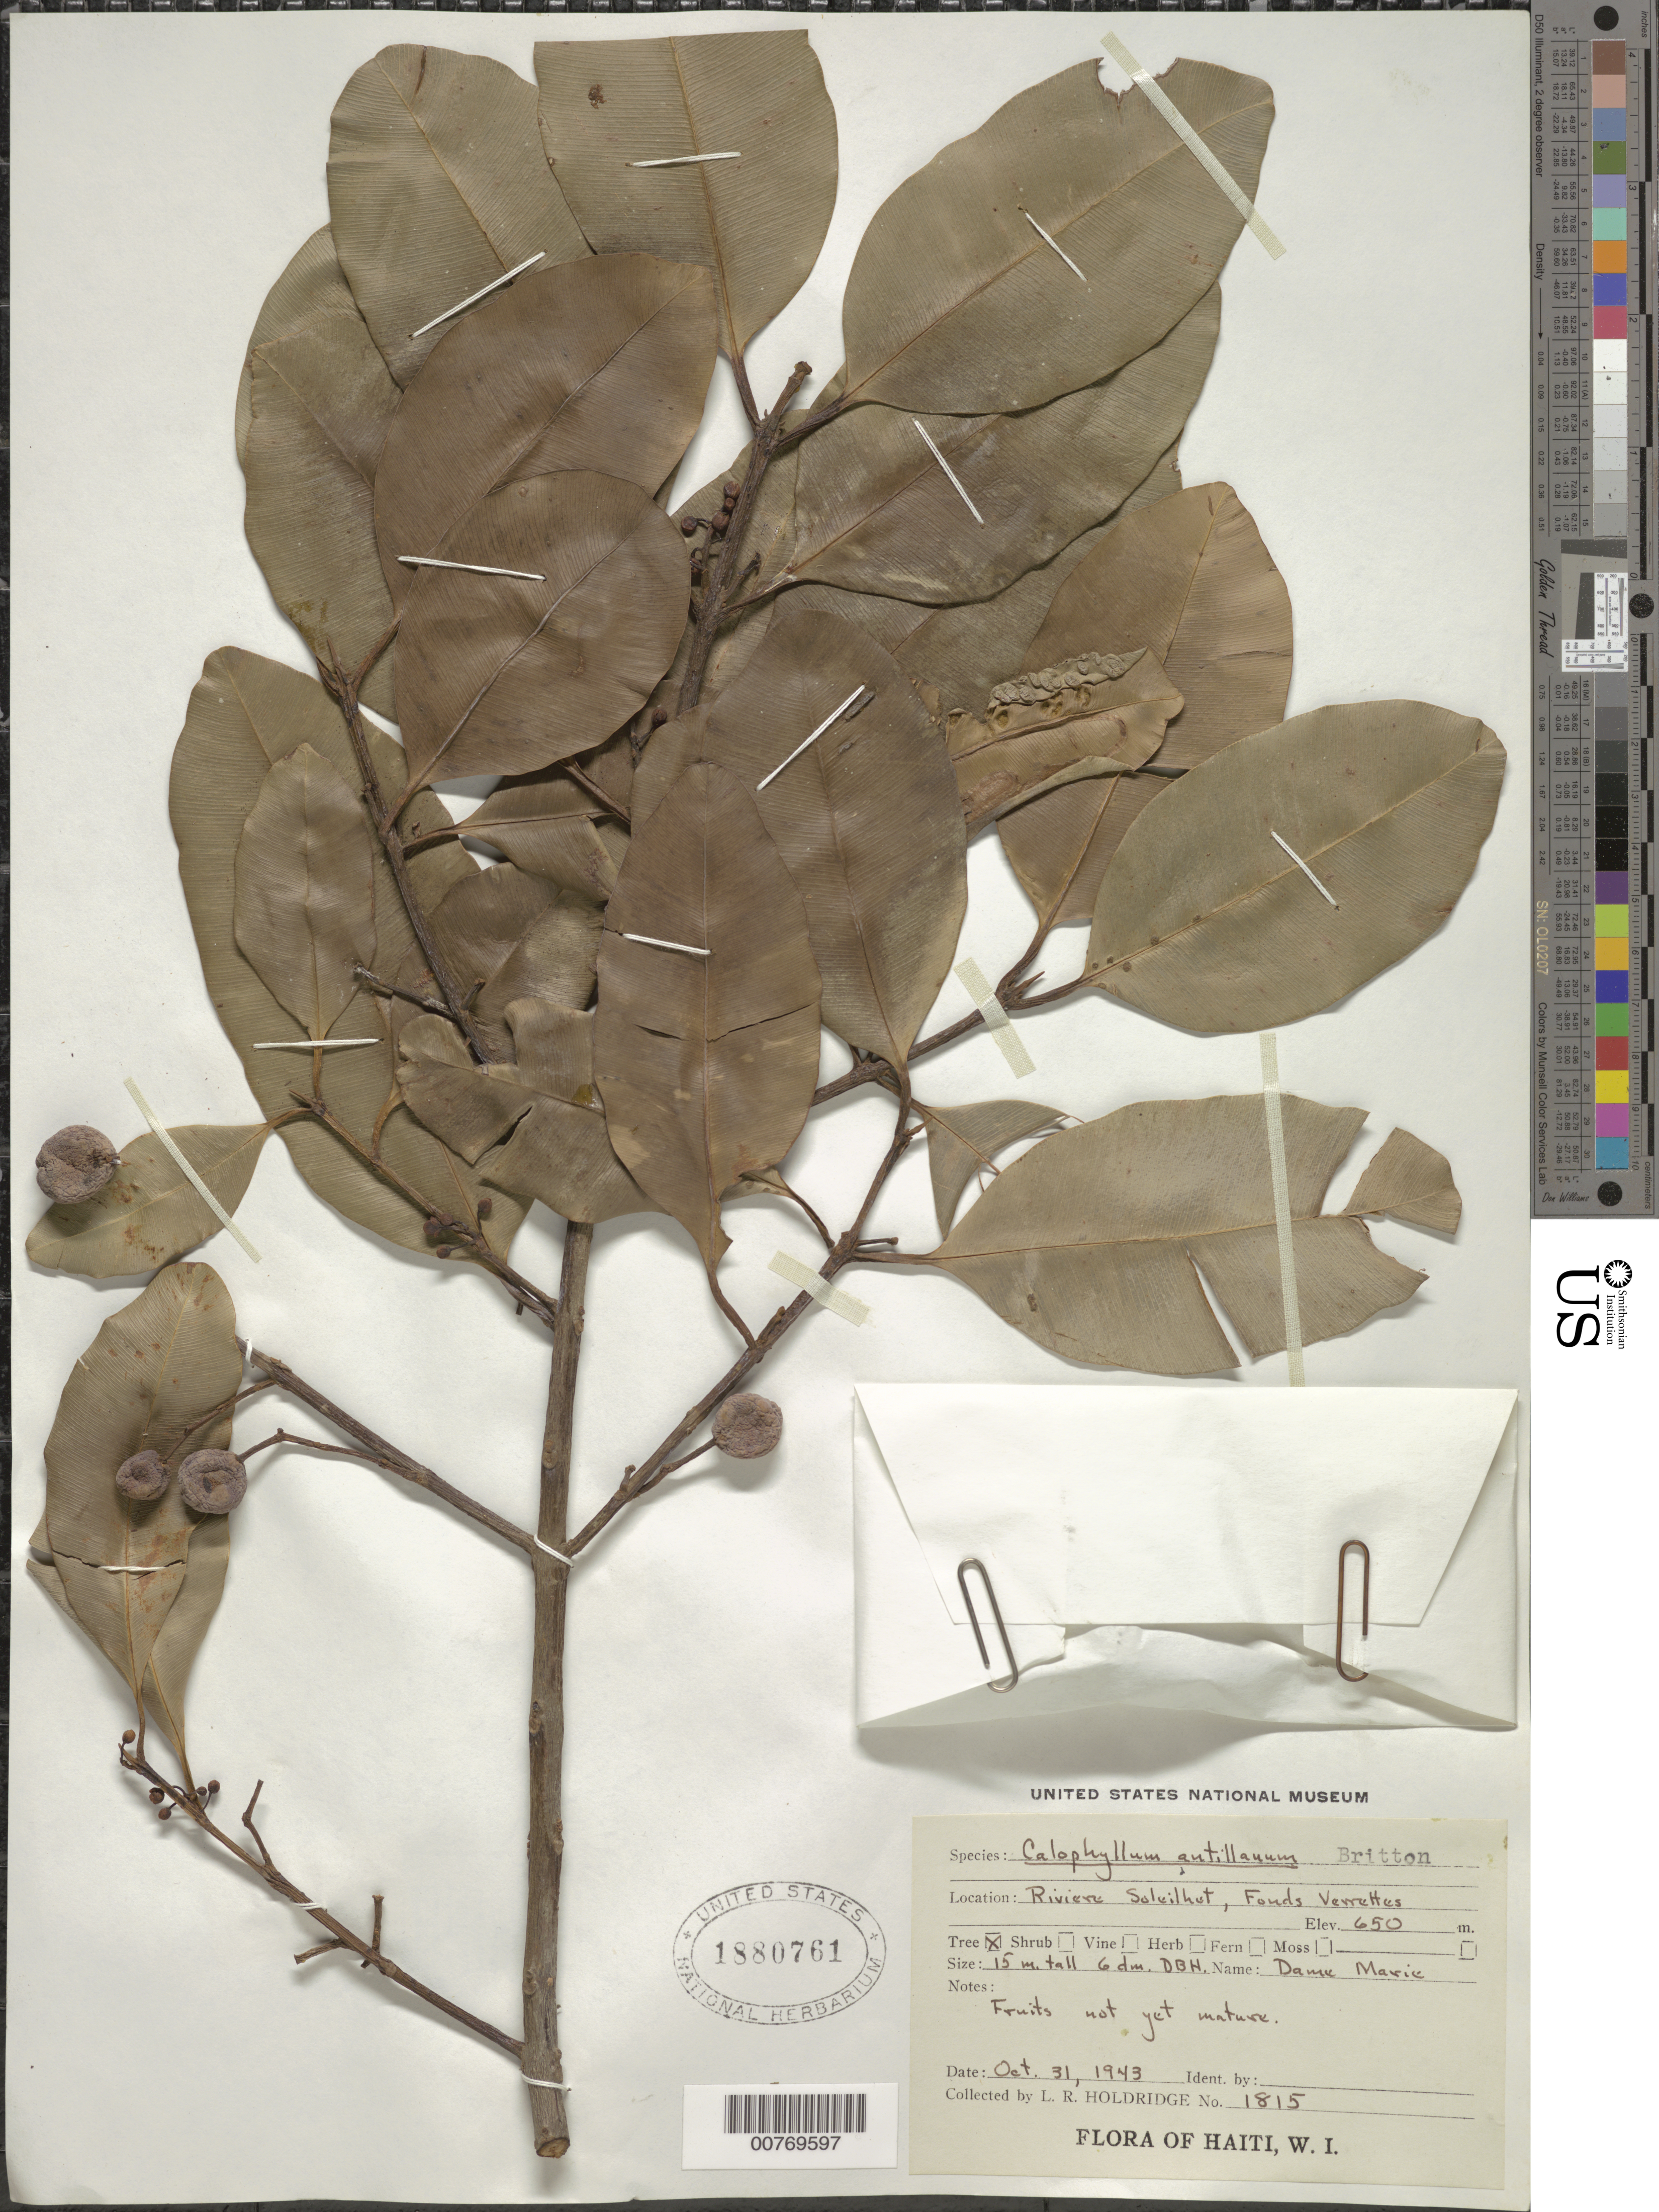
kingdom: Plantae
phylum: Tracheophyta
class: Magnoliopsida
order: Malpighiales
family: Calophyllaceae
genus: Calophyllum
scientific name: Calophyllum calaba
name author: L.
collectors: L. Holdridge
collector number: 1815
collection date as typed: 31 Oct 1943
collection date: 1943-10-31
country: Haiti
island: Hispaniola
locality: Riviere Soleilhet, Fonds Verrettes.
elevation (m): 650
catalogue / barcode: US 1880761